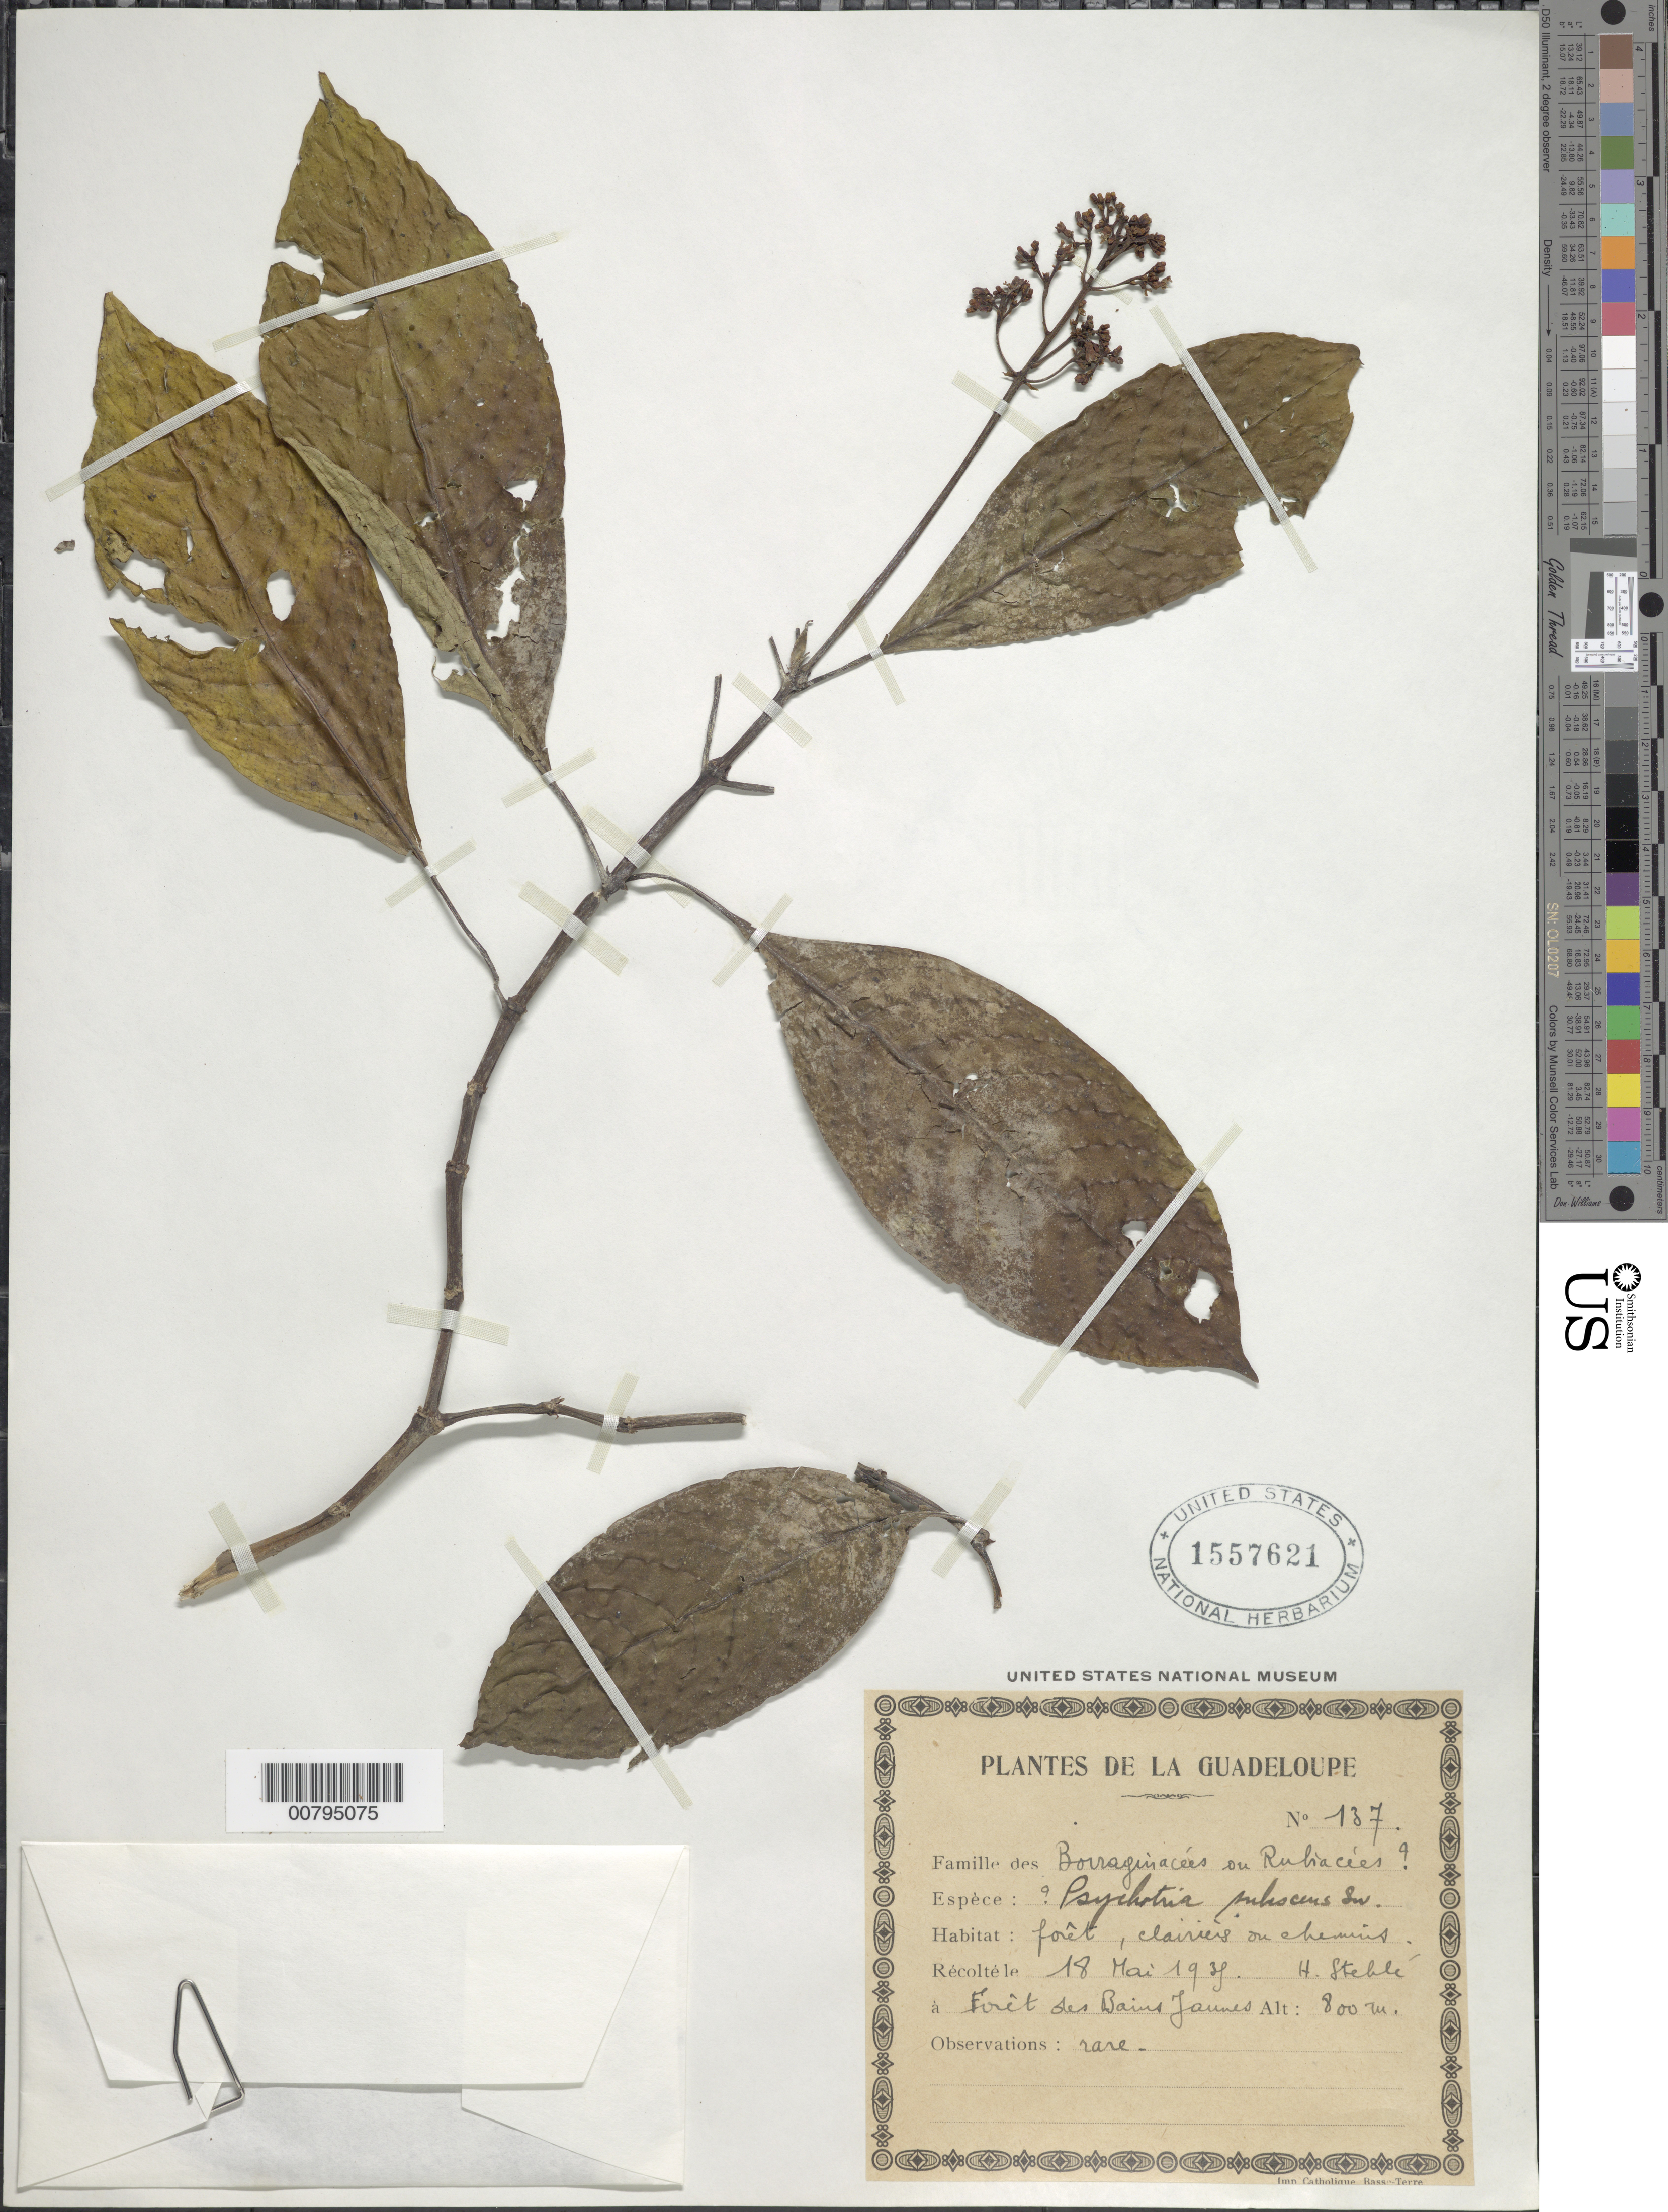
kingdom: Plantae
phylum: Tracheophyta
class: Magnoliopsida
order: Gentianales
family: Rubiaceae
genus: Psychotria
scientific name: Psychotria berteroana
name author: DC.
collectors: H. Stehlé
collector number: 137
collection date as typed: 18 May 1939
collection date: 1939-05-18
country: Guadeloupe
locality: Foret des Bains-Jaunes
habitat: Foret, clairièrs ou chemins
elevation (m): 800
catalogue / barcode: US 1557621